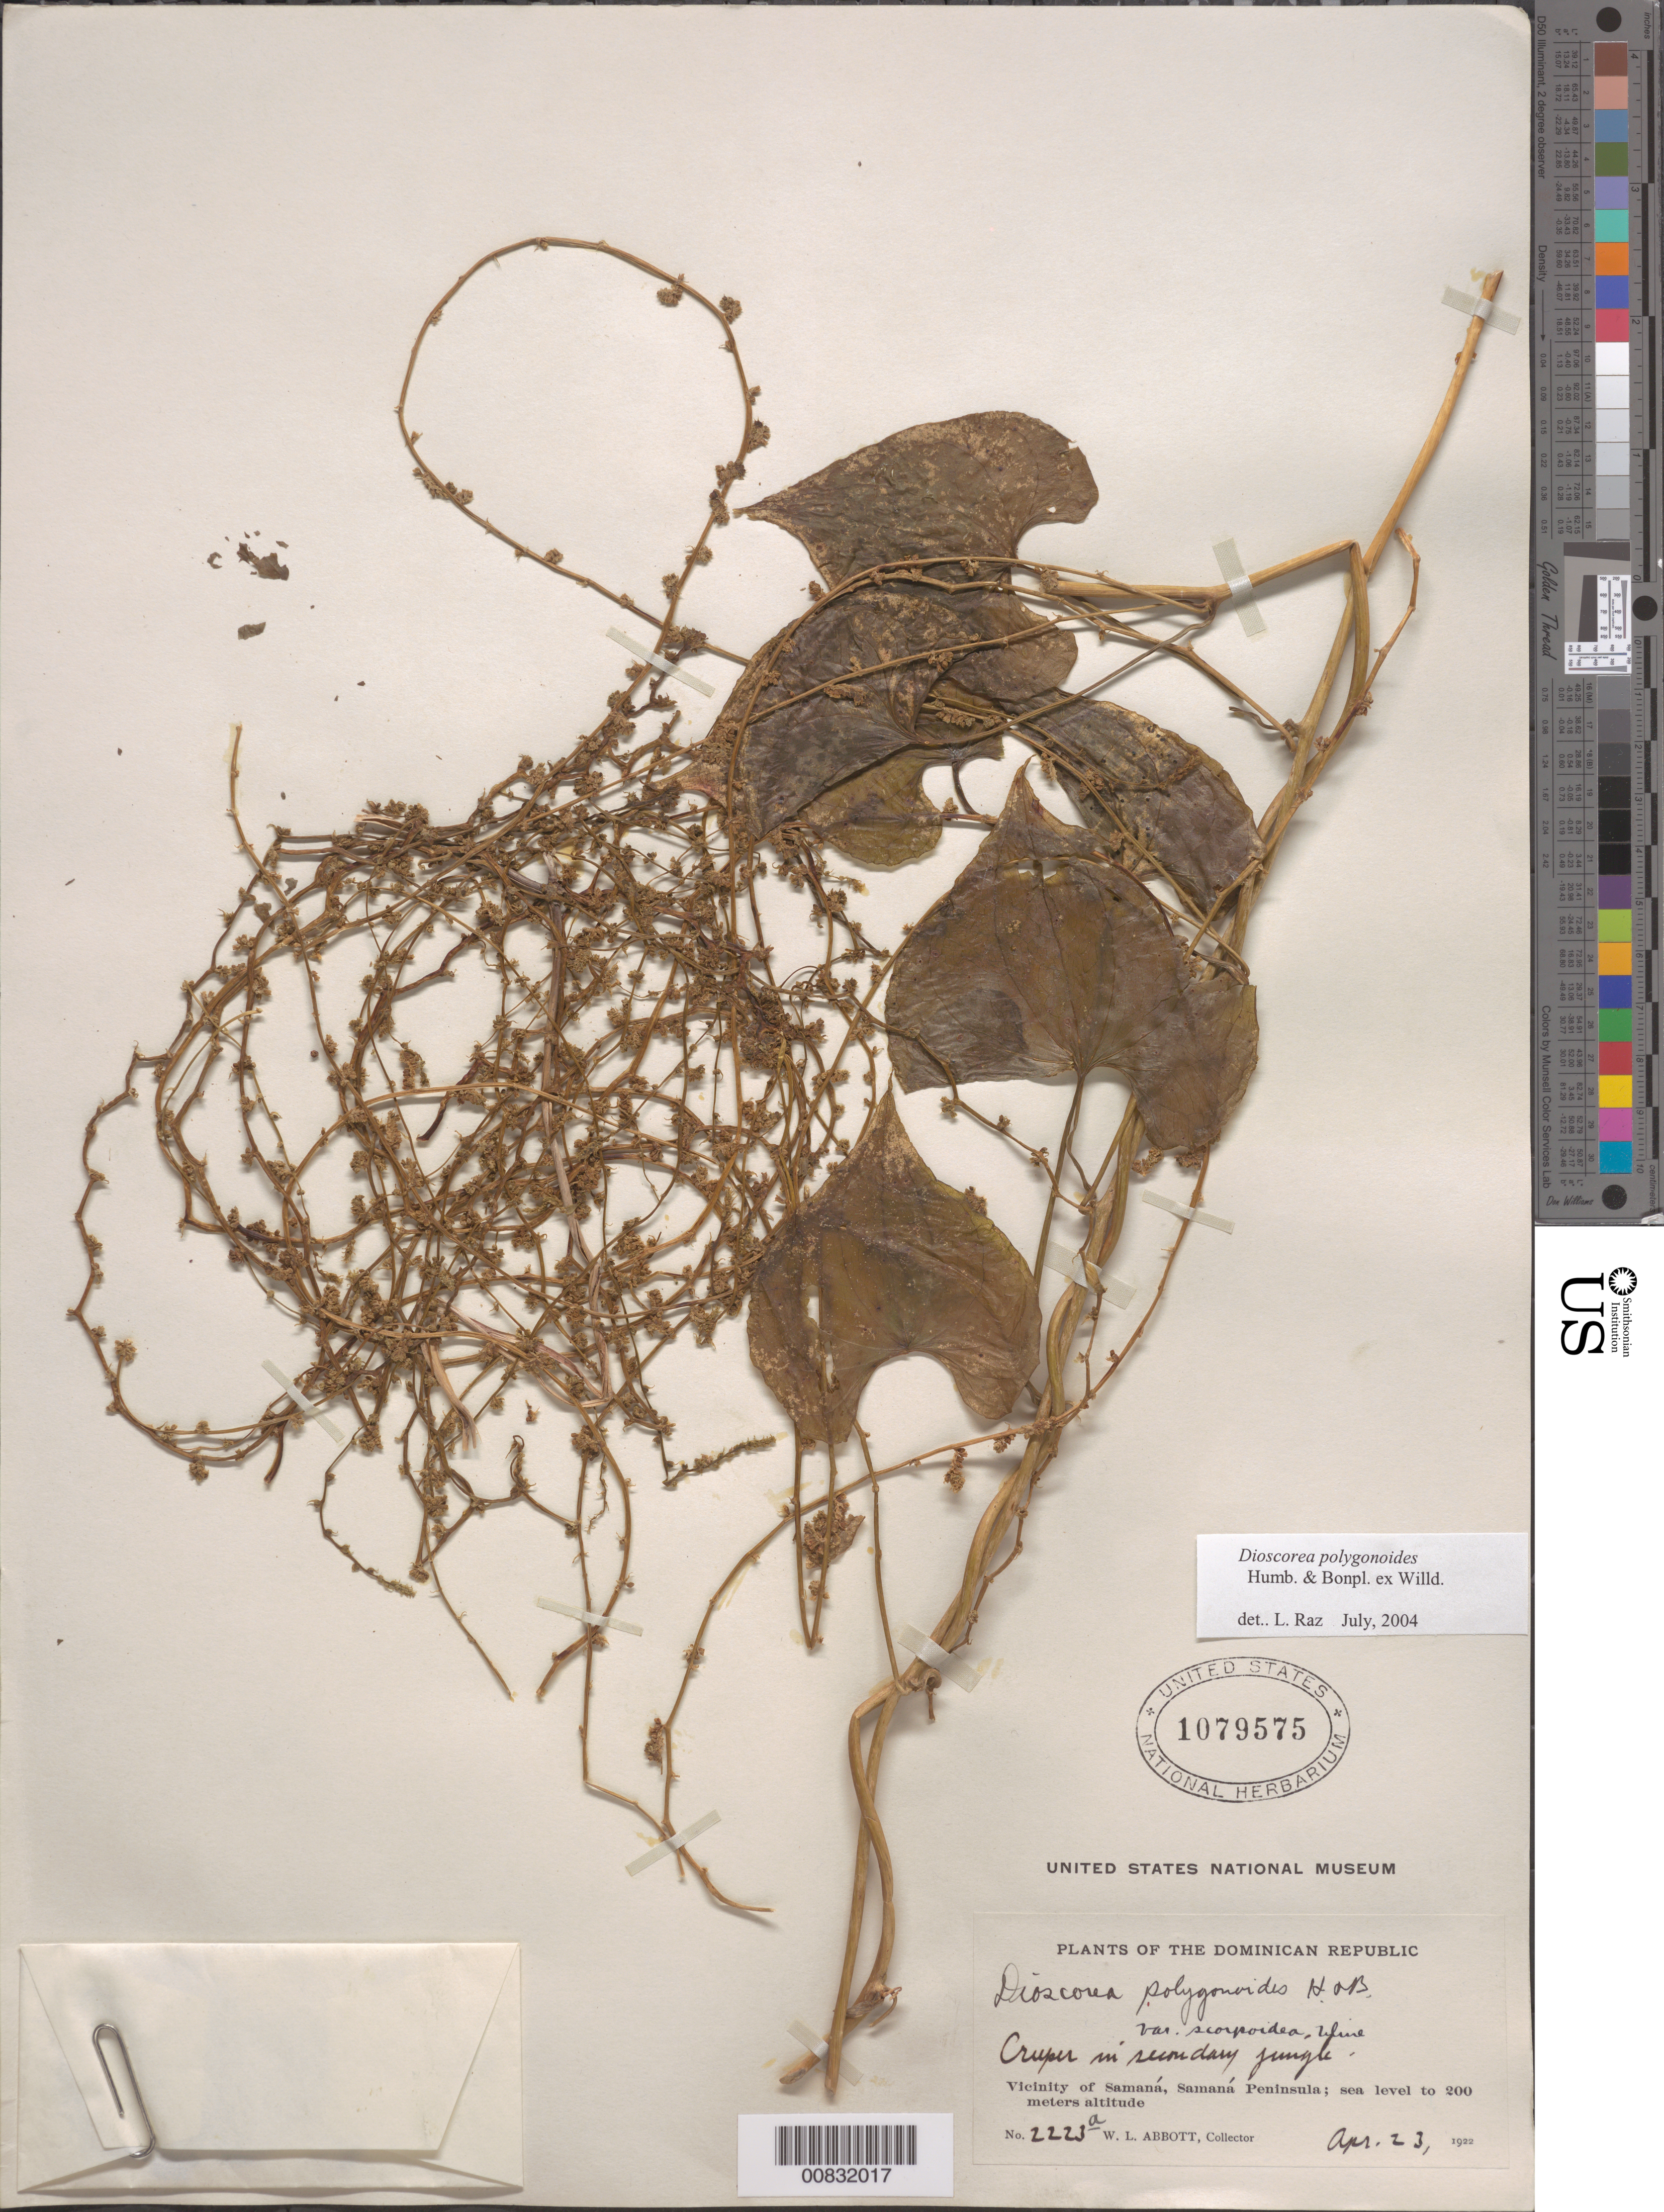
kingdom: Plantae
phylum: Tracheophyta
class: Liliopsida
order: Dioscoreales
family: Dioscoreaceae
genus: Dioscorea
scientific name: Dioscorea polygonoides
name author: Humb. & Bonpl. ex Willd.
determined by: Raz, Lauren, (K)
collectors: W. L. Abbott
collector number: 2223a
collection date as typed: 23 Apr 1922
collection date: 1922-04-23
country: Dominican Republic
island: Hispaniola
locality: Vicinity of Samaná, Samaná Península.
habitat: In secondary Jungle.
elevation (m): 0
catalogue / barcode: US 1079575